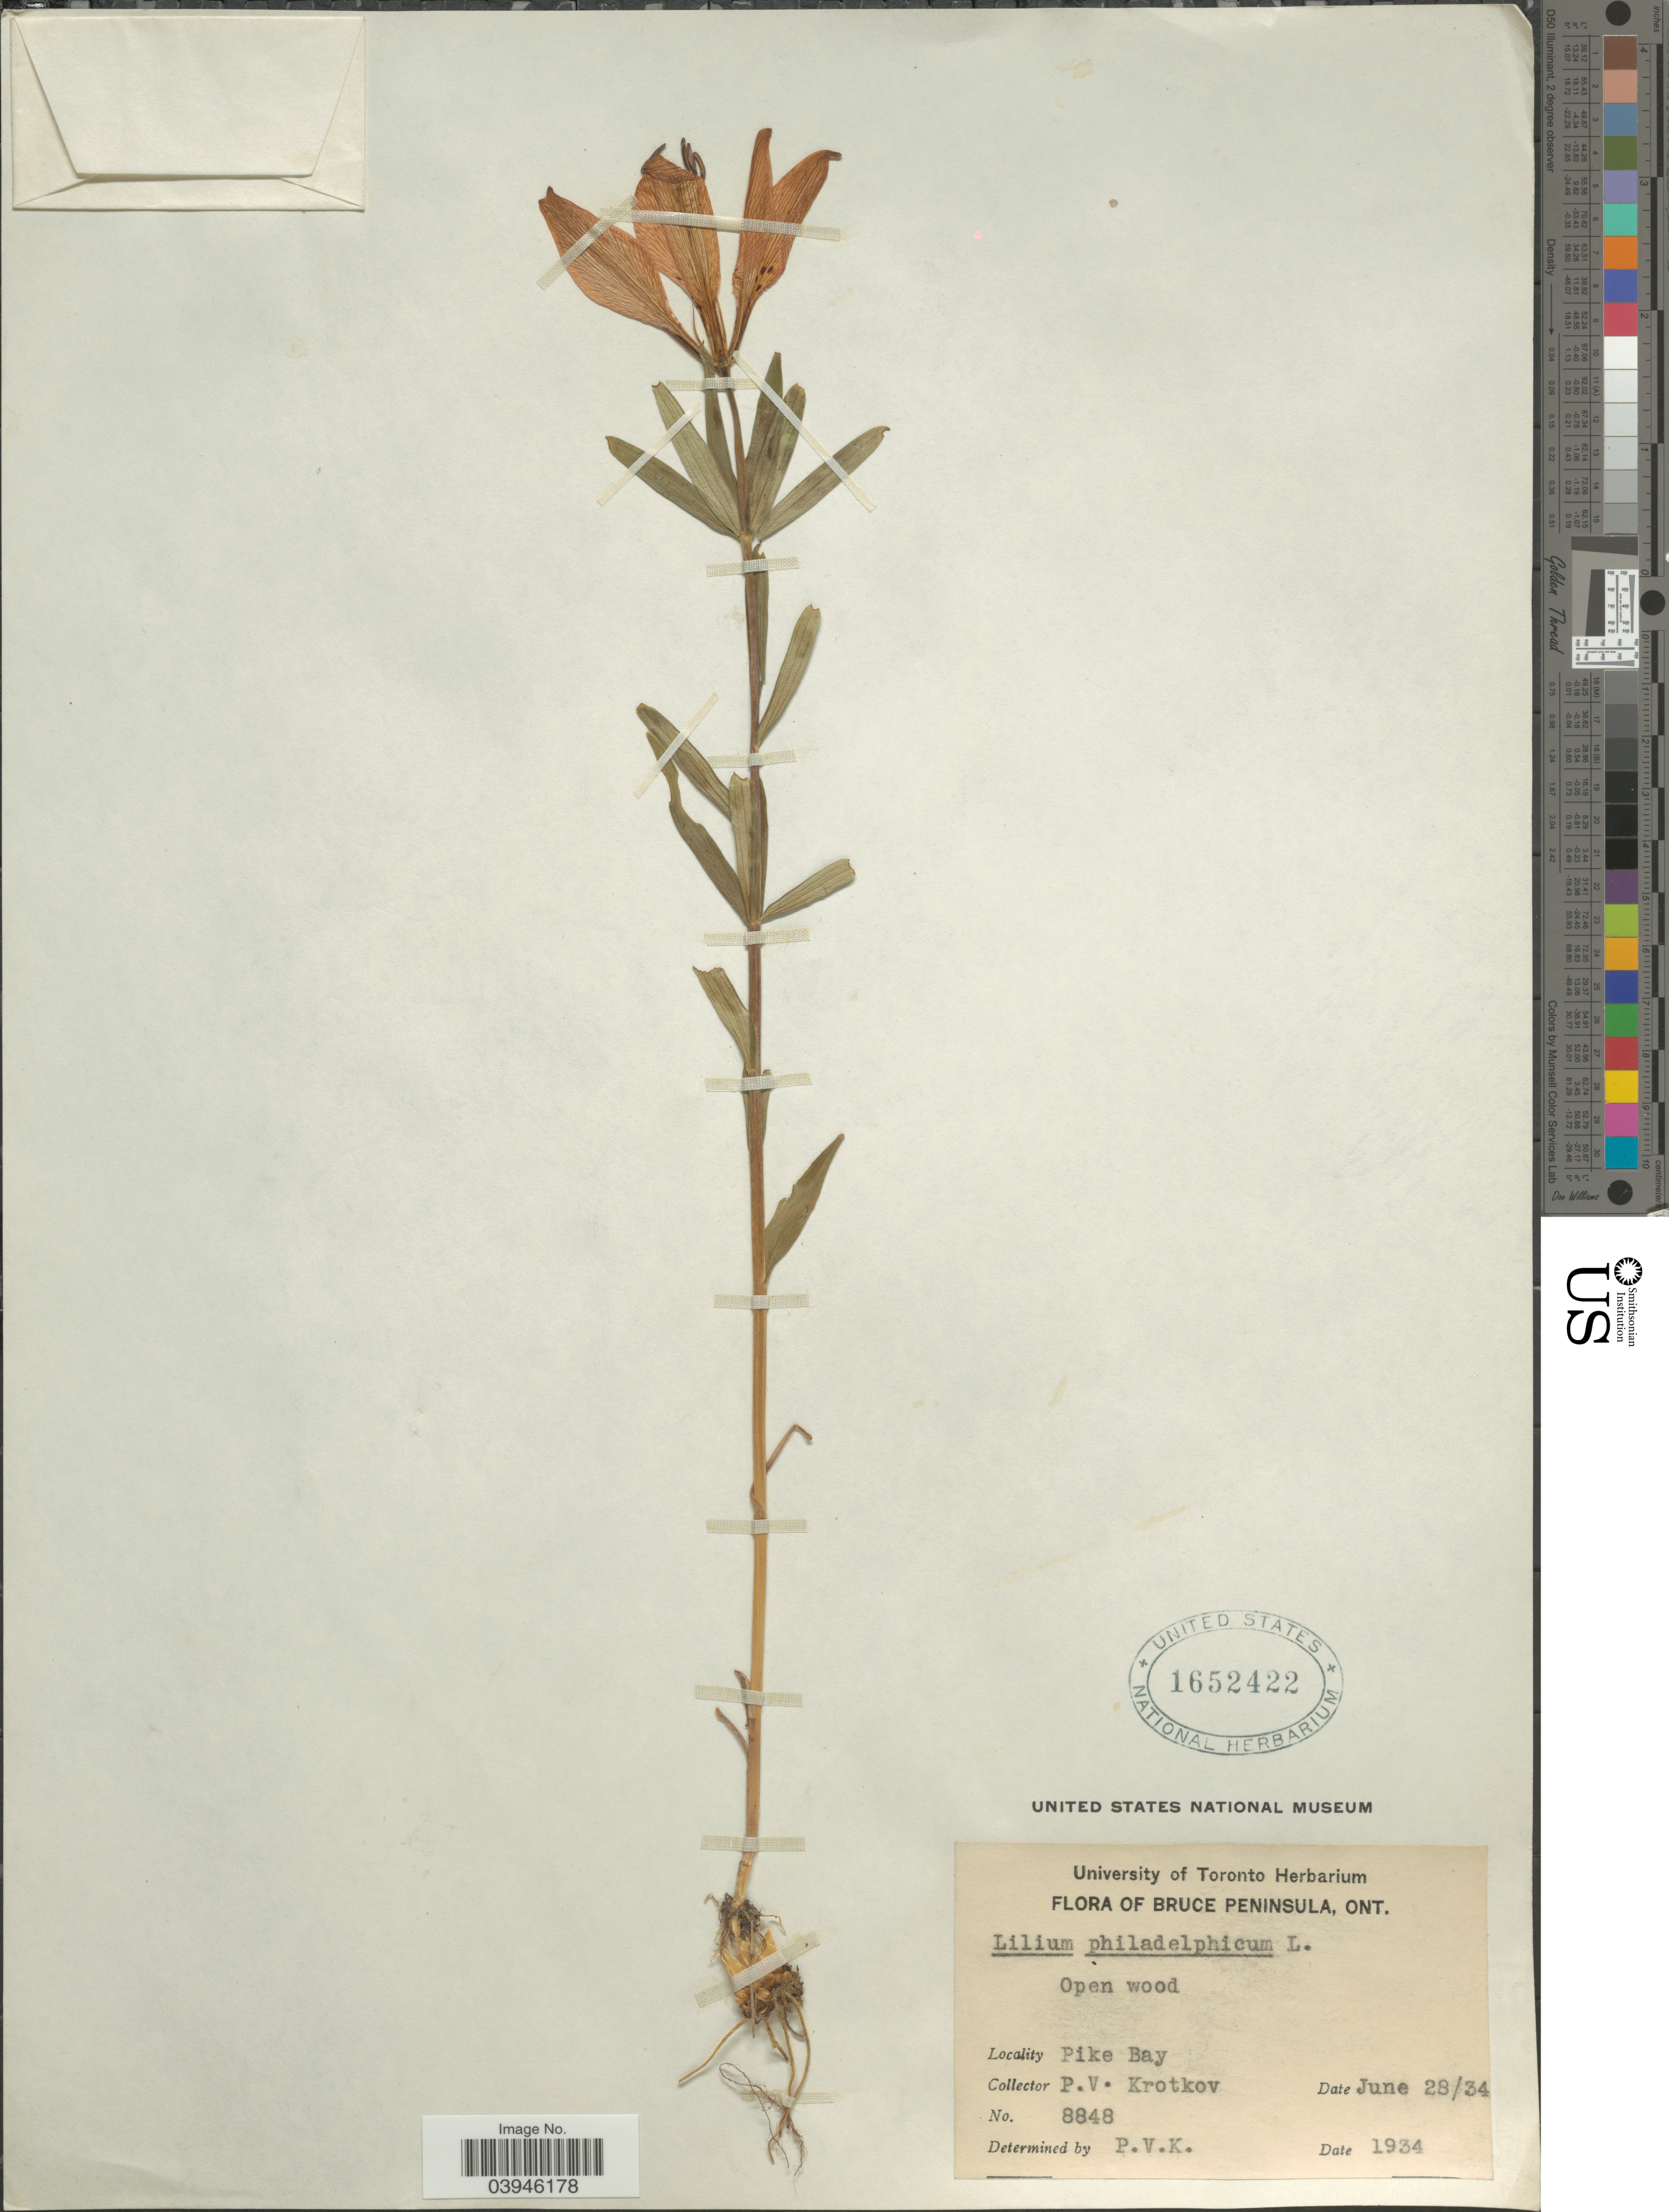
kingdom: Plantae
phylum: Tracheophyta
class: Liliopsida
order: Liliales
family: Liliaceae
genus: Lilium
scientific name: Lilium philadelphicum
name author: L.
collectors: P. V. Krotkov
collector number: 8848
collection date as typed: Transcribed d/m/y: 28/6/34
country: Canada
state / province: Ontario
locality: Bruce Peninsula. Pike Bay.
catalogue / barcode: US 1652422